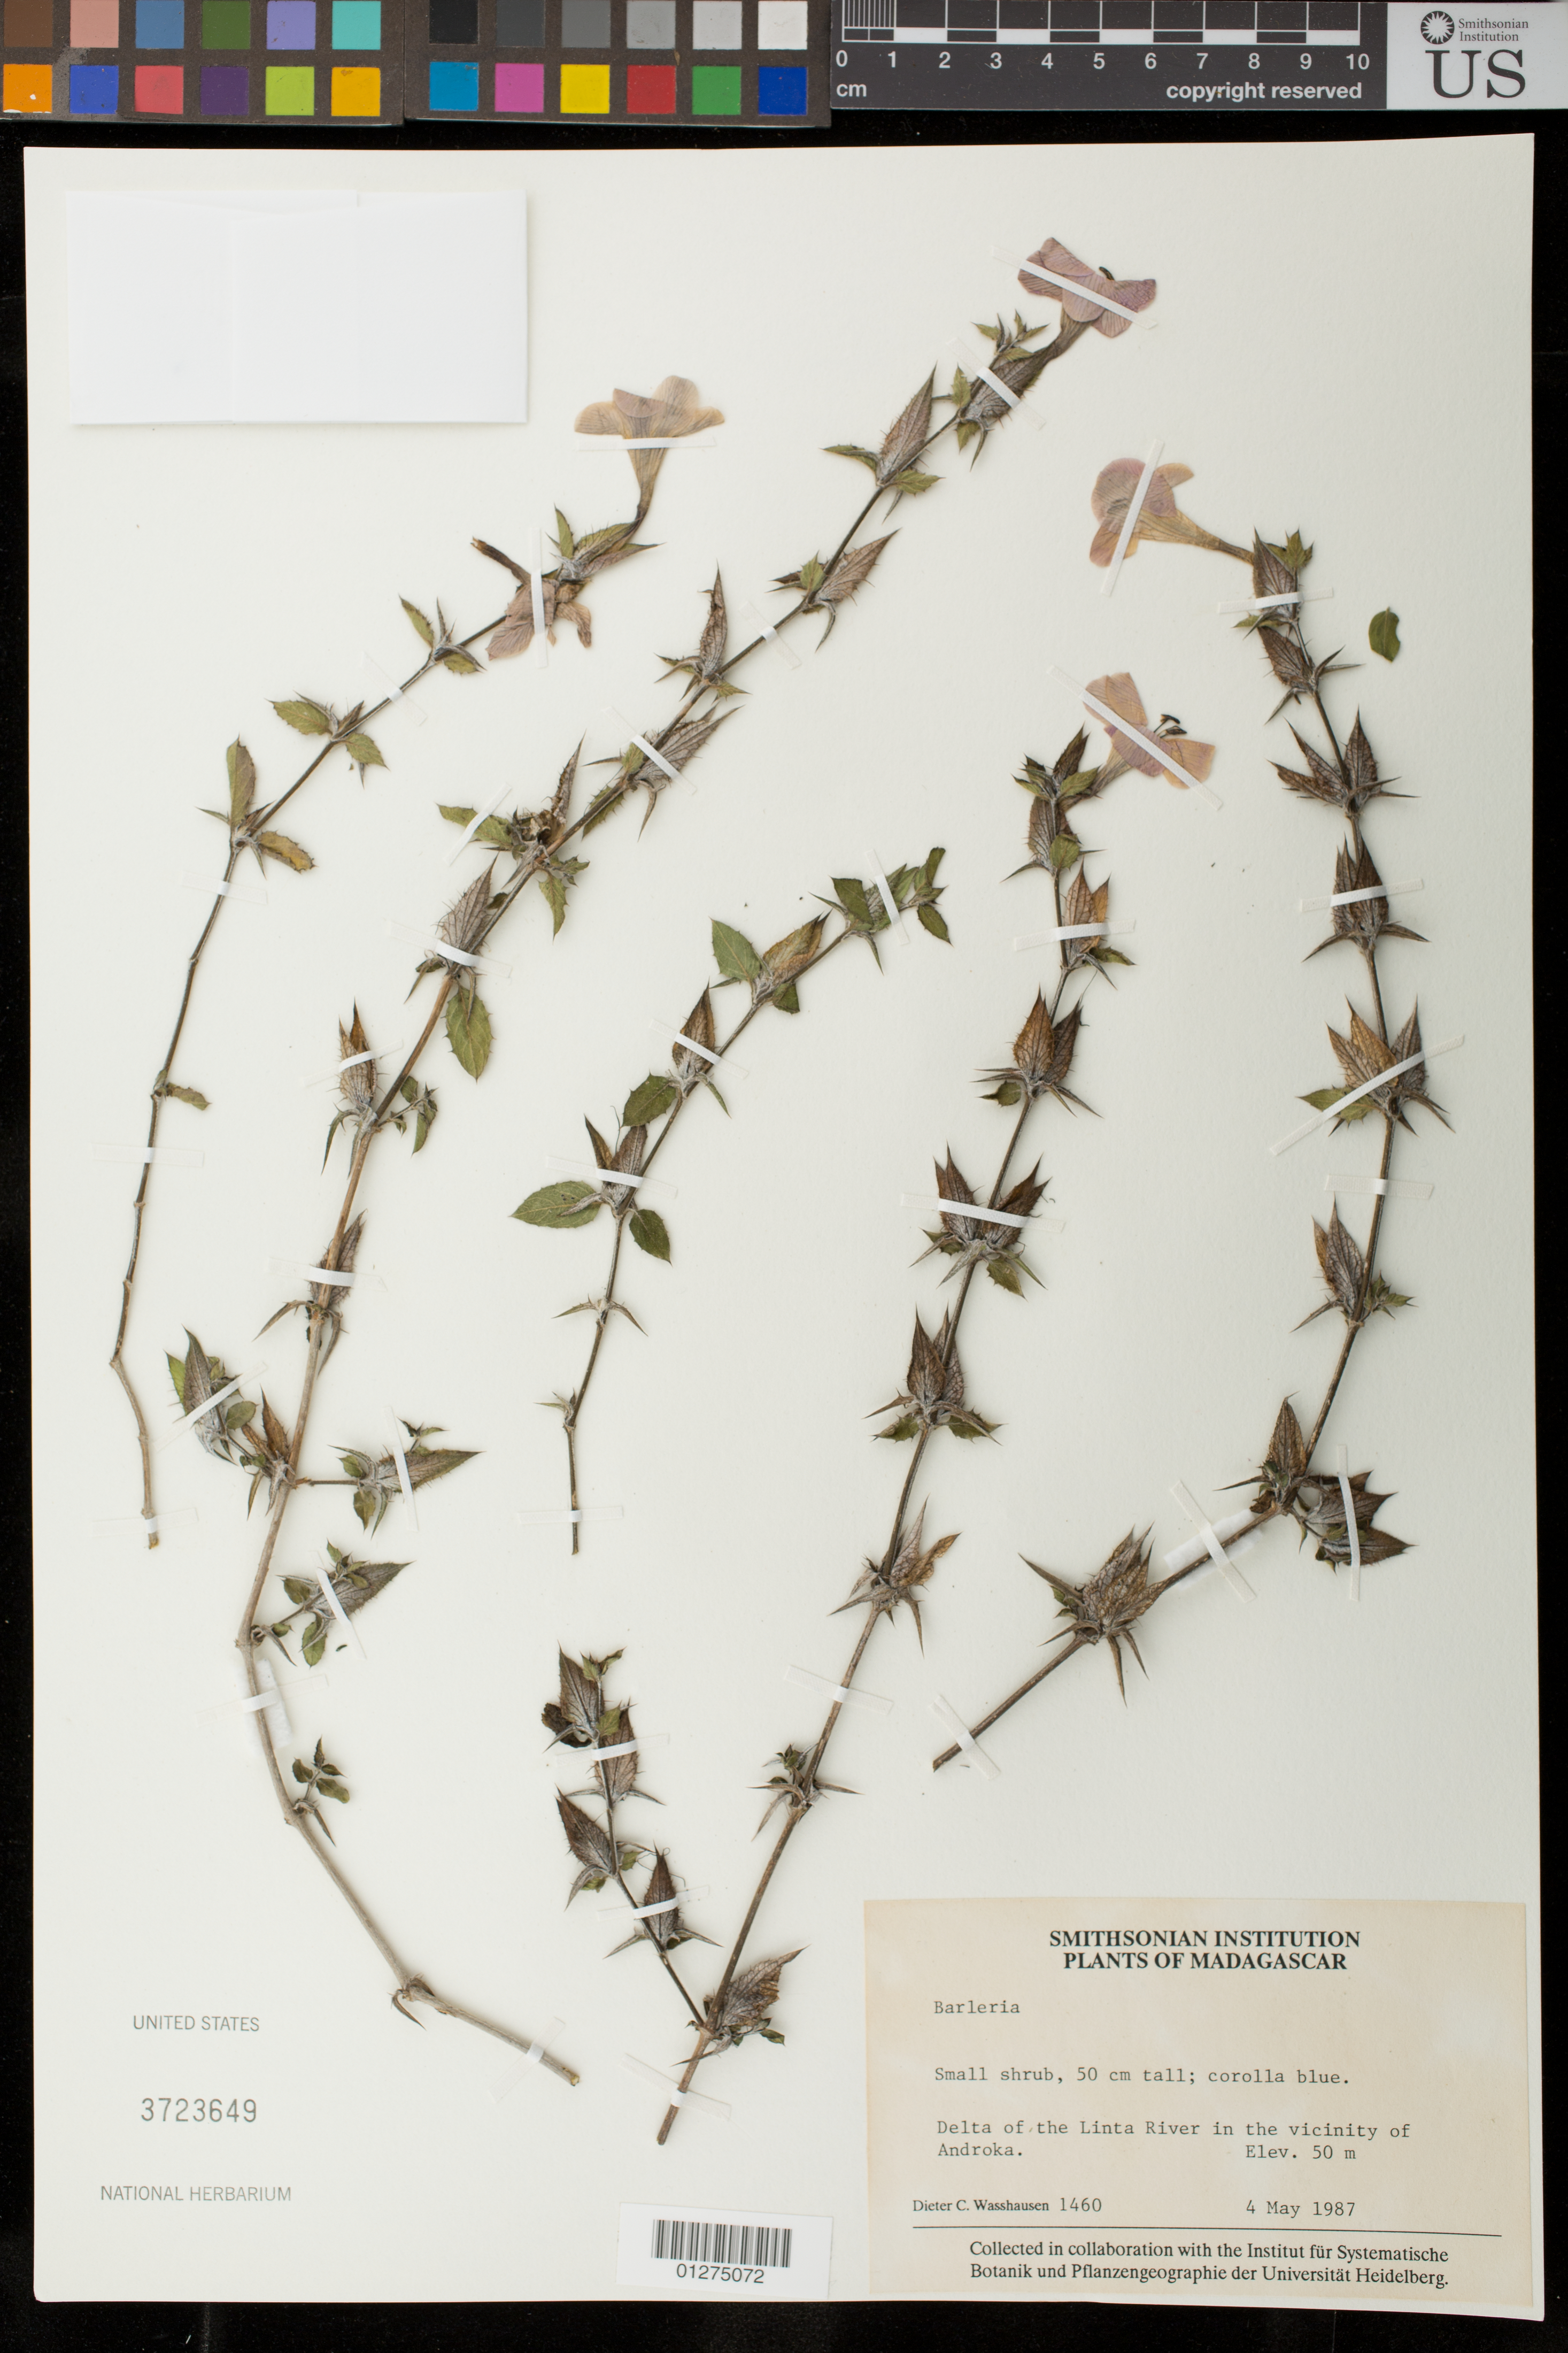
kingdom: Plantae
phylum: Tracheophyta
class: Magnoliopsida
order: Lamiales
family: Acanthaceae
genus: Barleria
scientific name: Barleria sp.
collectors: D. C. Wasshausen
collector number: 1460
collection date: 1987-05-04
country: Madagascar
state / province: Atsimo-Andrefana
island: Madagascar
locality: Linta River delta, in the vicinity of Androka. Ampanihy.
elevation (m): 50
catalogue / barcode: US 3723649